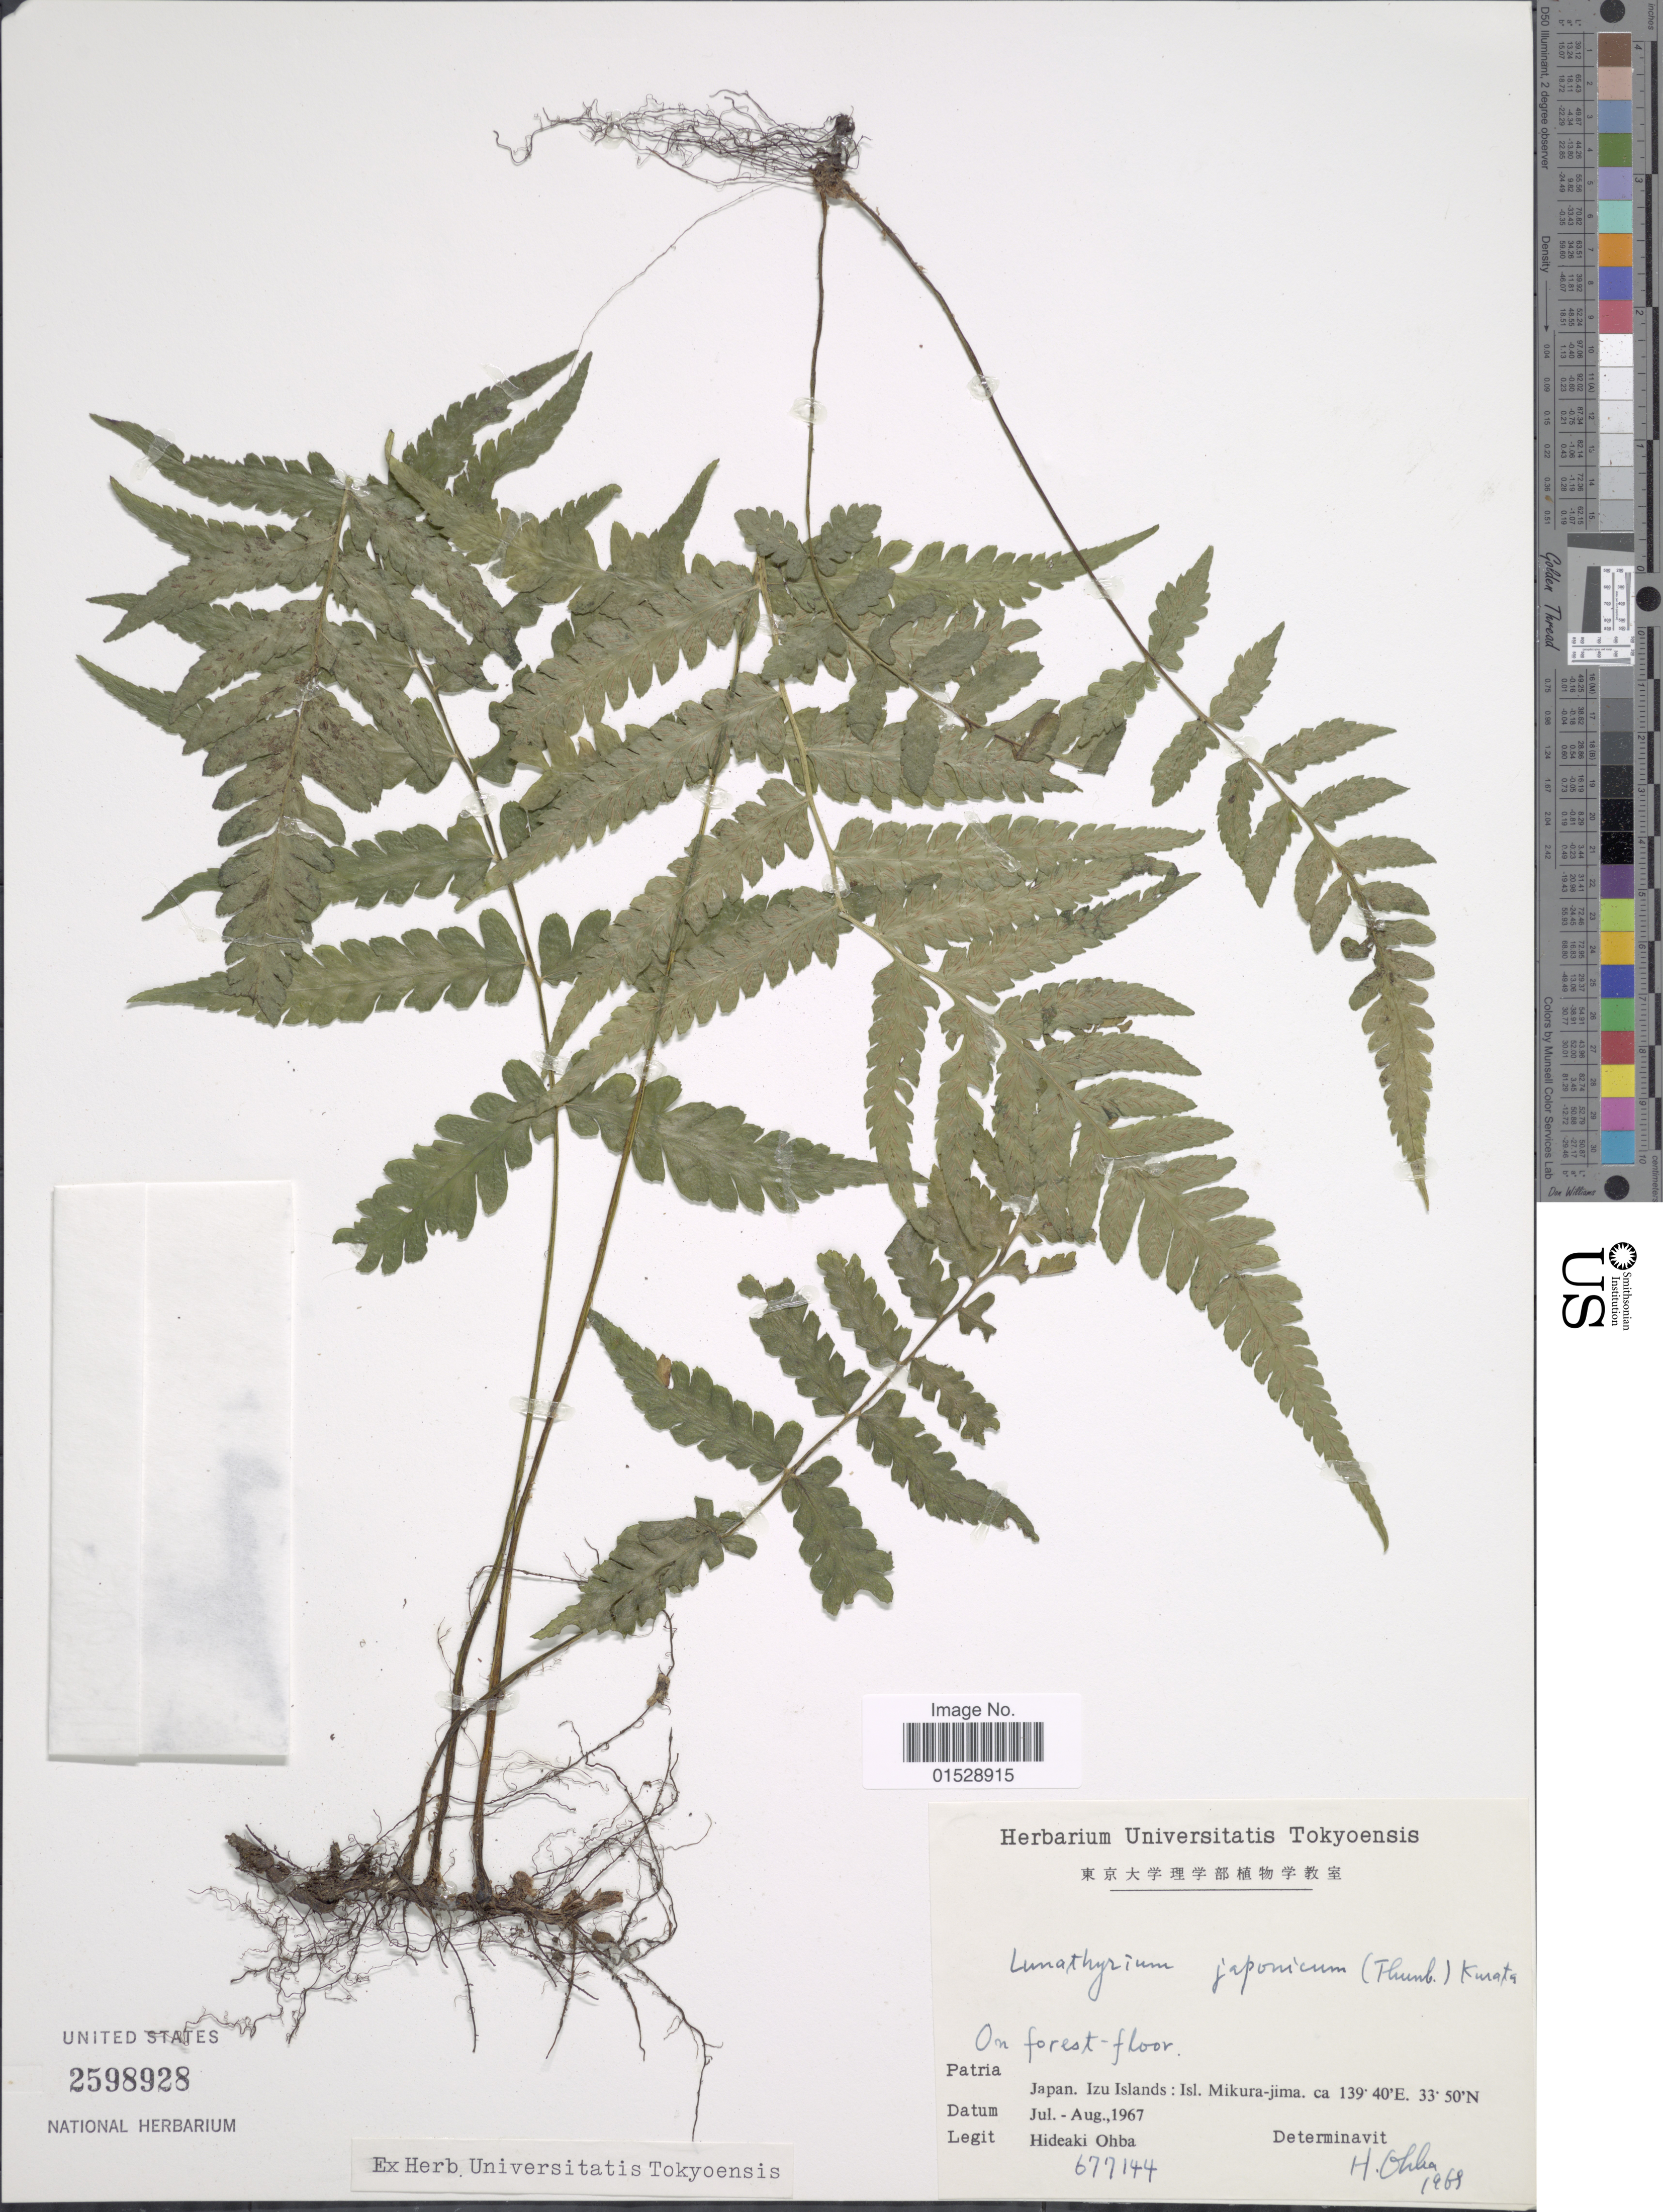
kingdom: Plantae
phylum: Tracheophyta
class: Polypodiopsida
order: Polypodiales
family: Athyriaceae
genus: Deparia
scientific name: Deparia japonica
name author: (Thunb.) M. Kato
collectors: H. Ohba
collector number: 677144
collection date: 1967-07/1967-08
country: Japan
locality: Japan, Izu Islands: Isl. Mikura-jima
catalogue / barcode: US 2598928